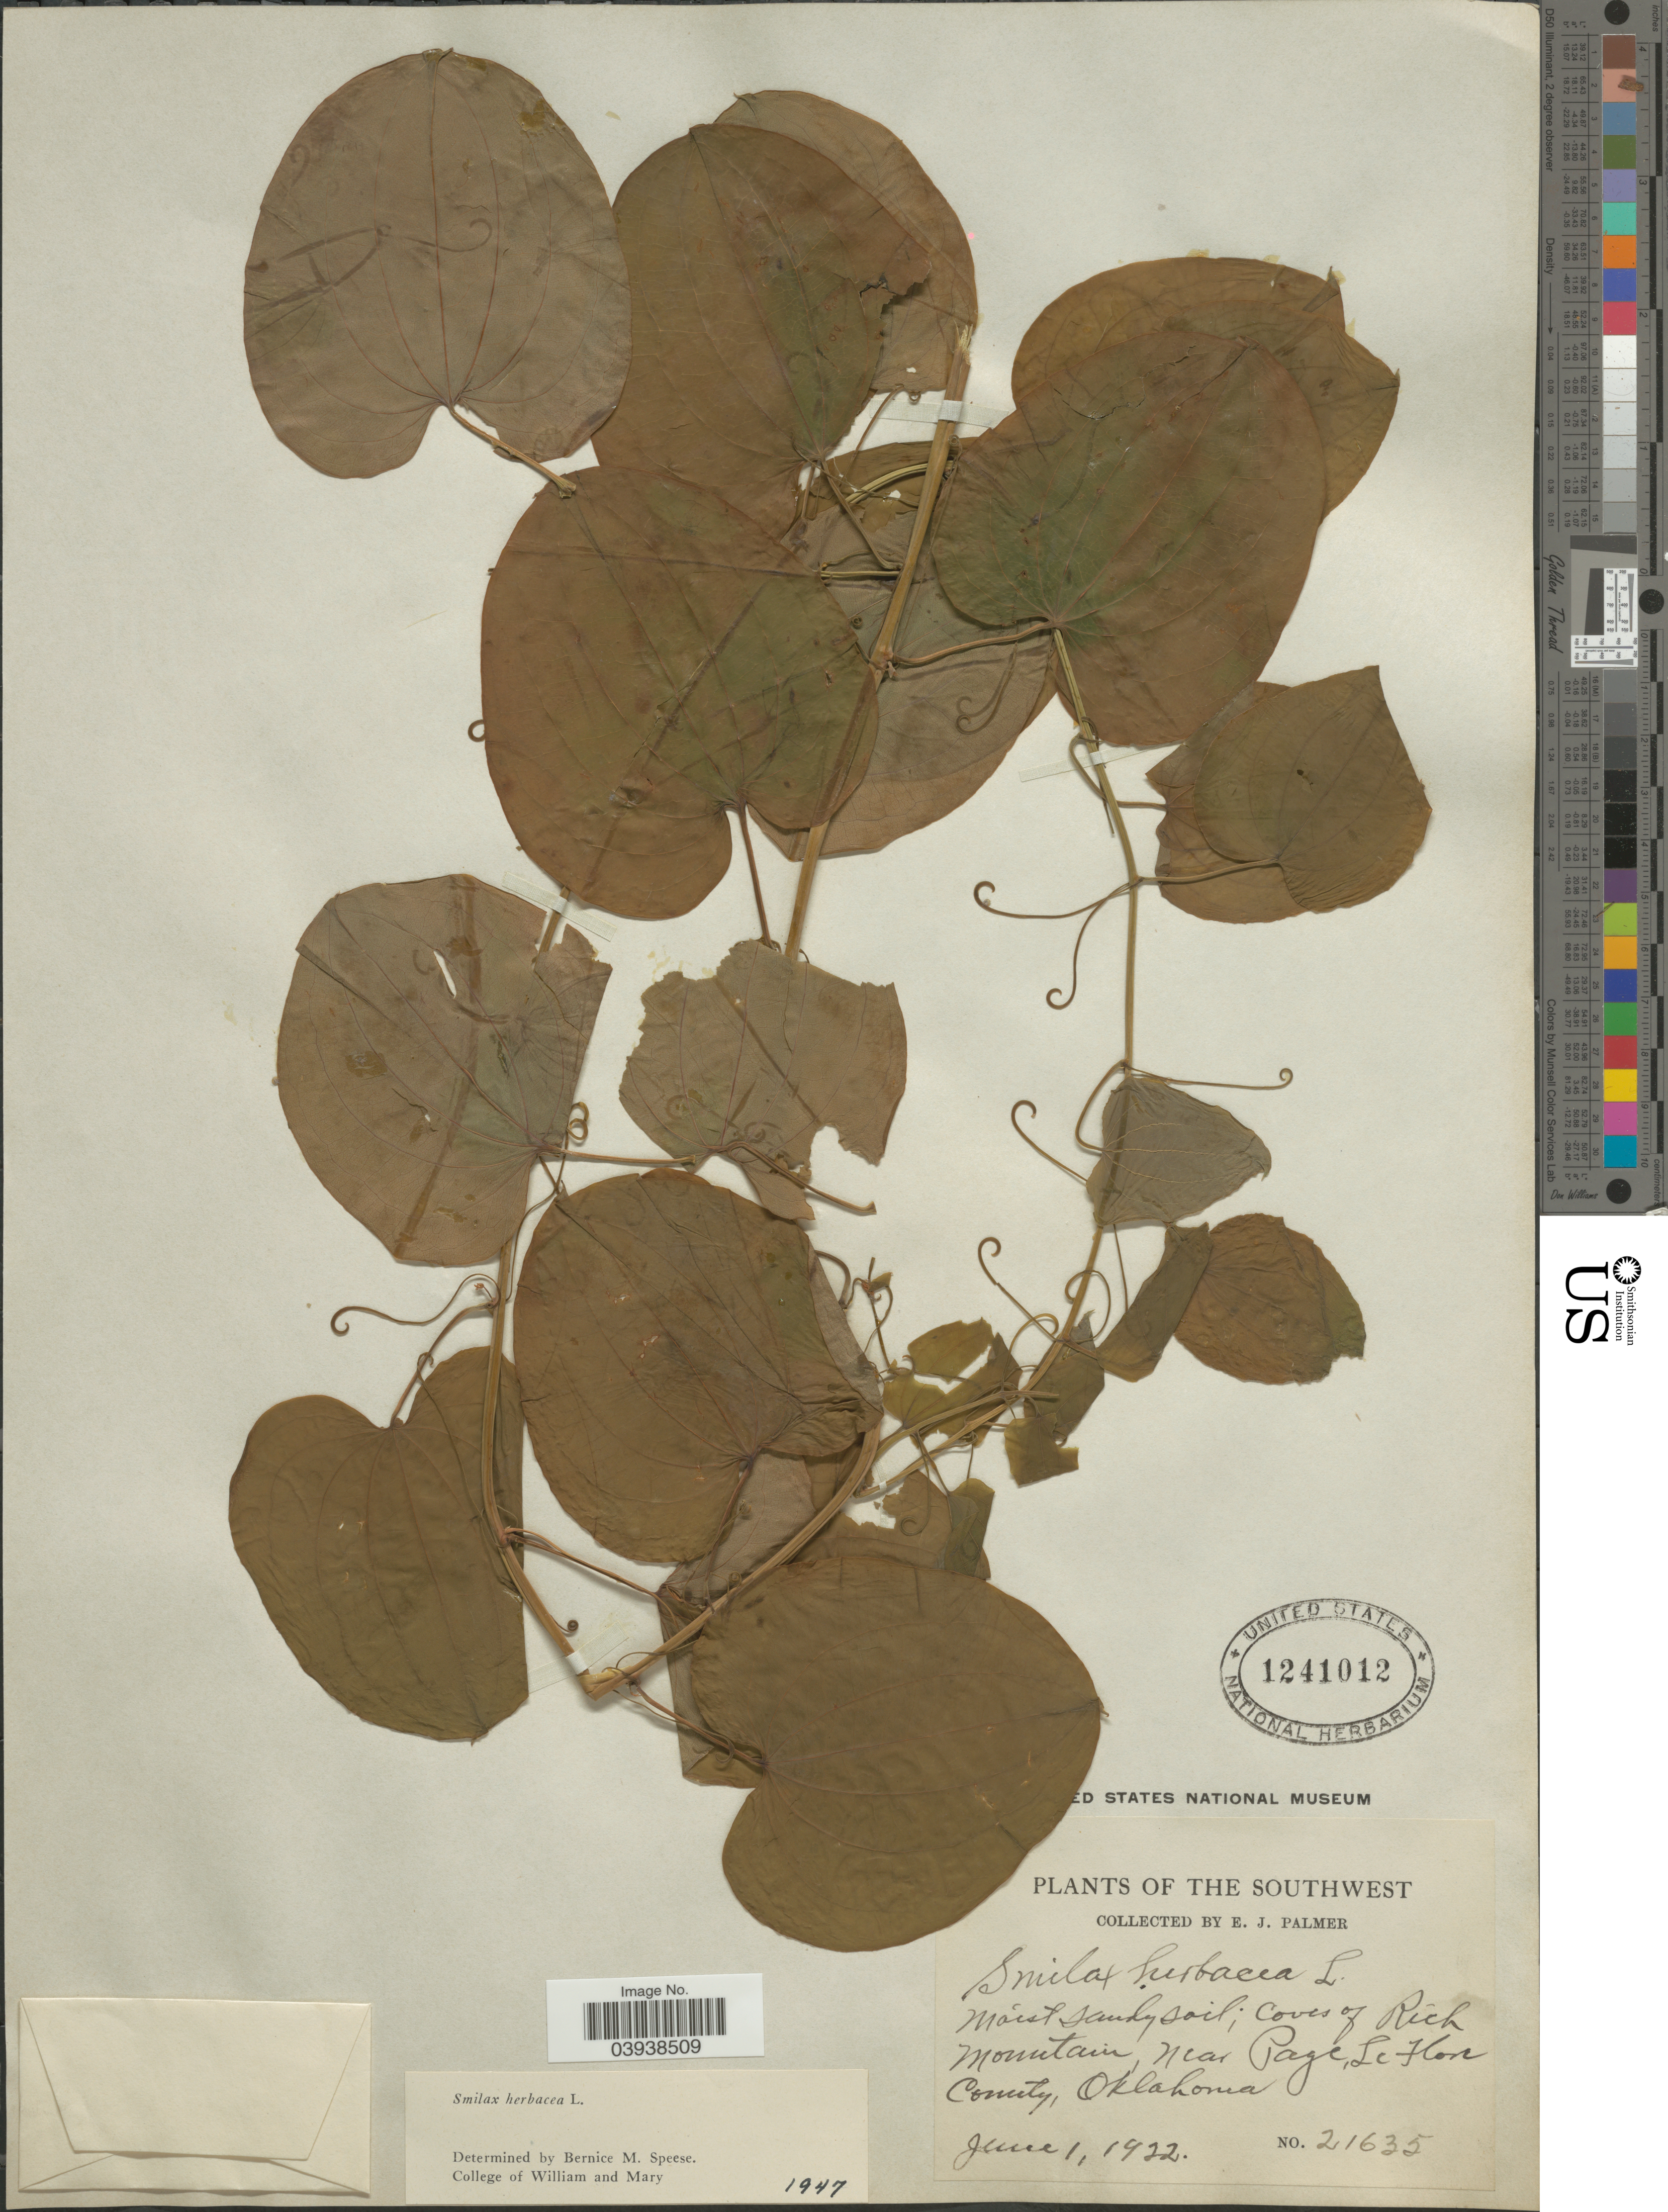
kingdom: Plantae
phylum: Tracheophyta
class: Liliopsida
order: Liliales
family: Smilacaceae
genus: Smilax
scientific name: Smilax herbacea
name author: L.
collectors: E. J. Palmer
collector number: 21635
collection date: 1922-06-01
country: United States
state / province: Oklahoma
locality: The Southwest. Coves of Rich Mountain, near Page, Le Flore County.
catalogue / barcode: US 1241012